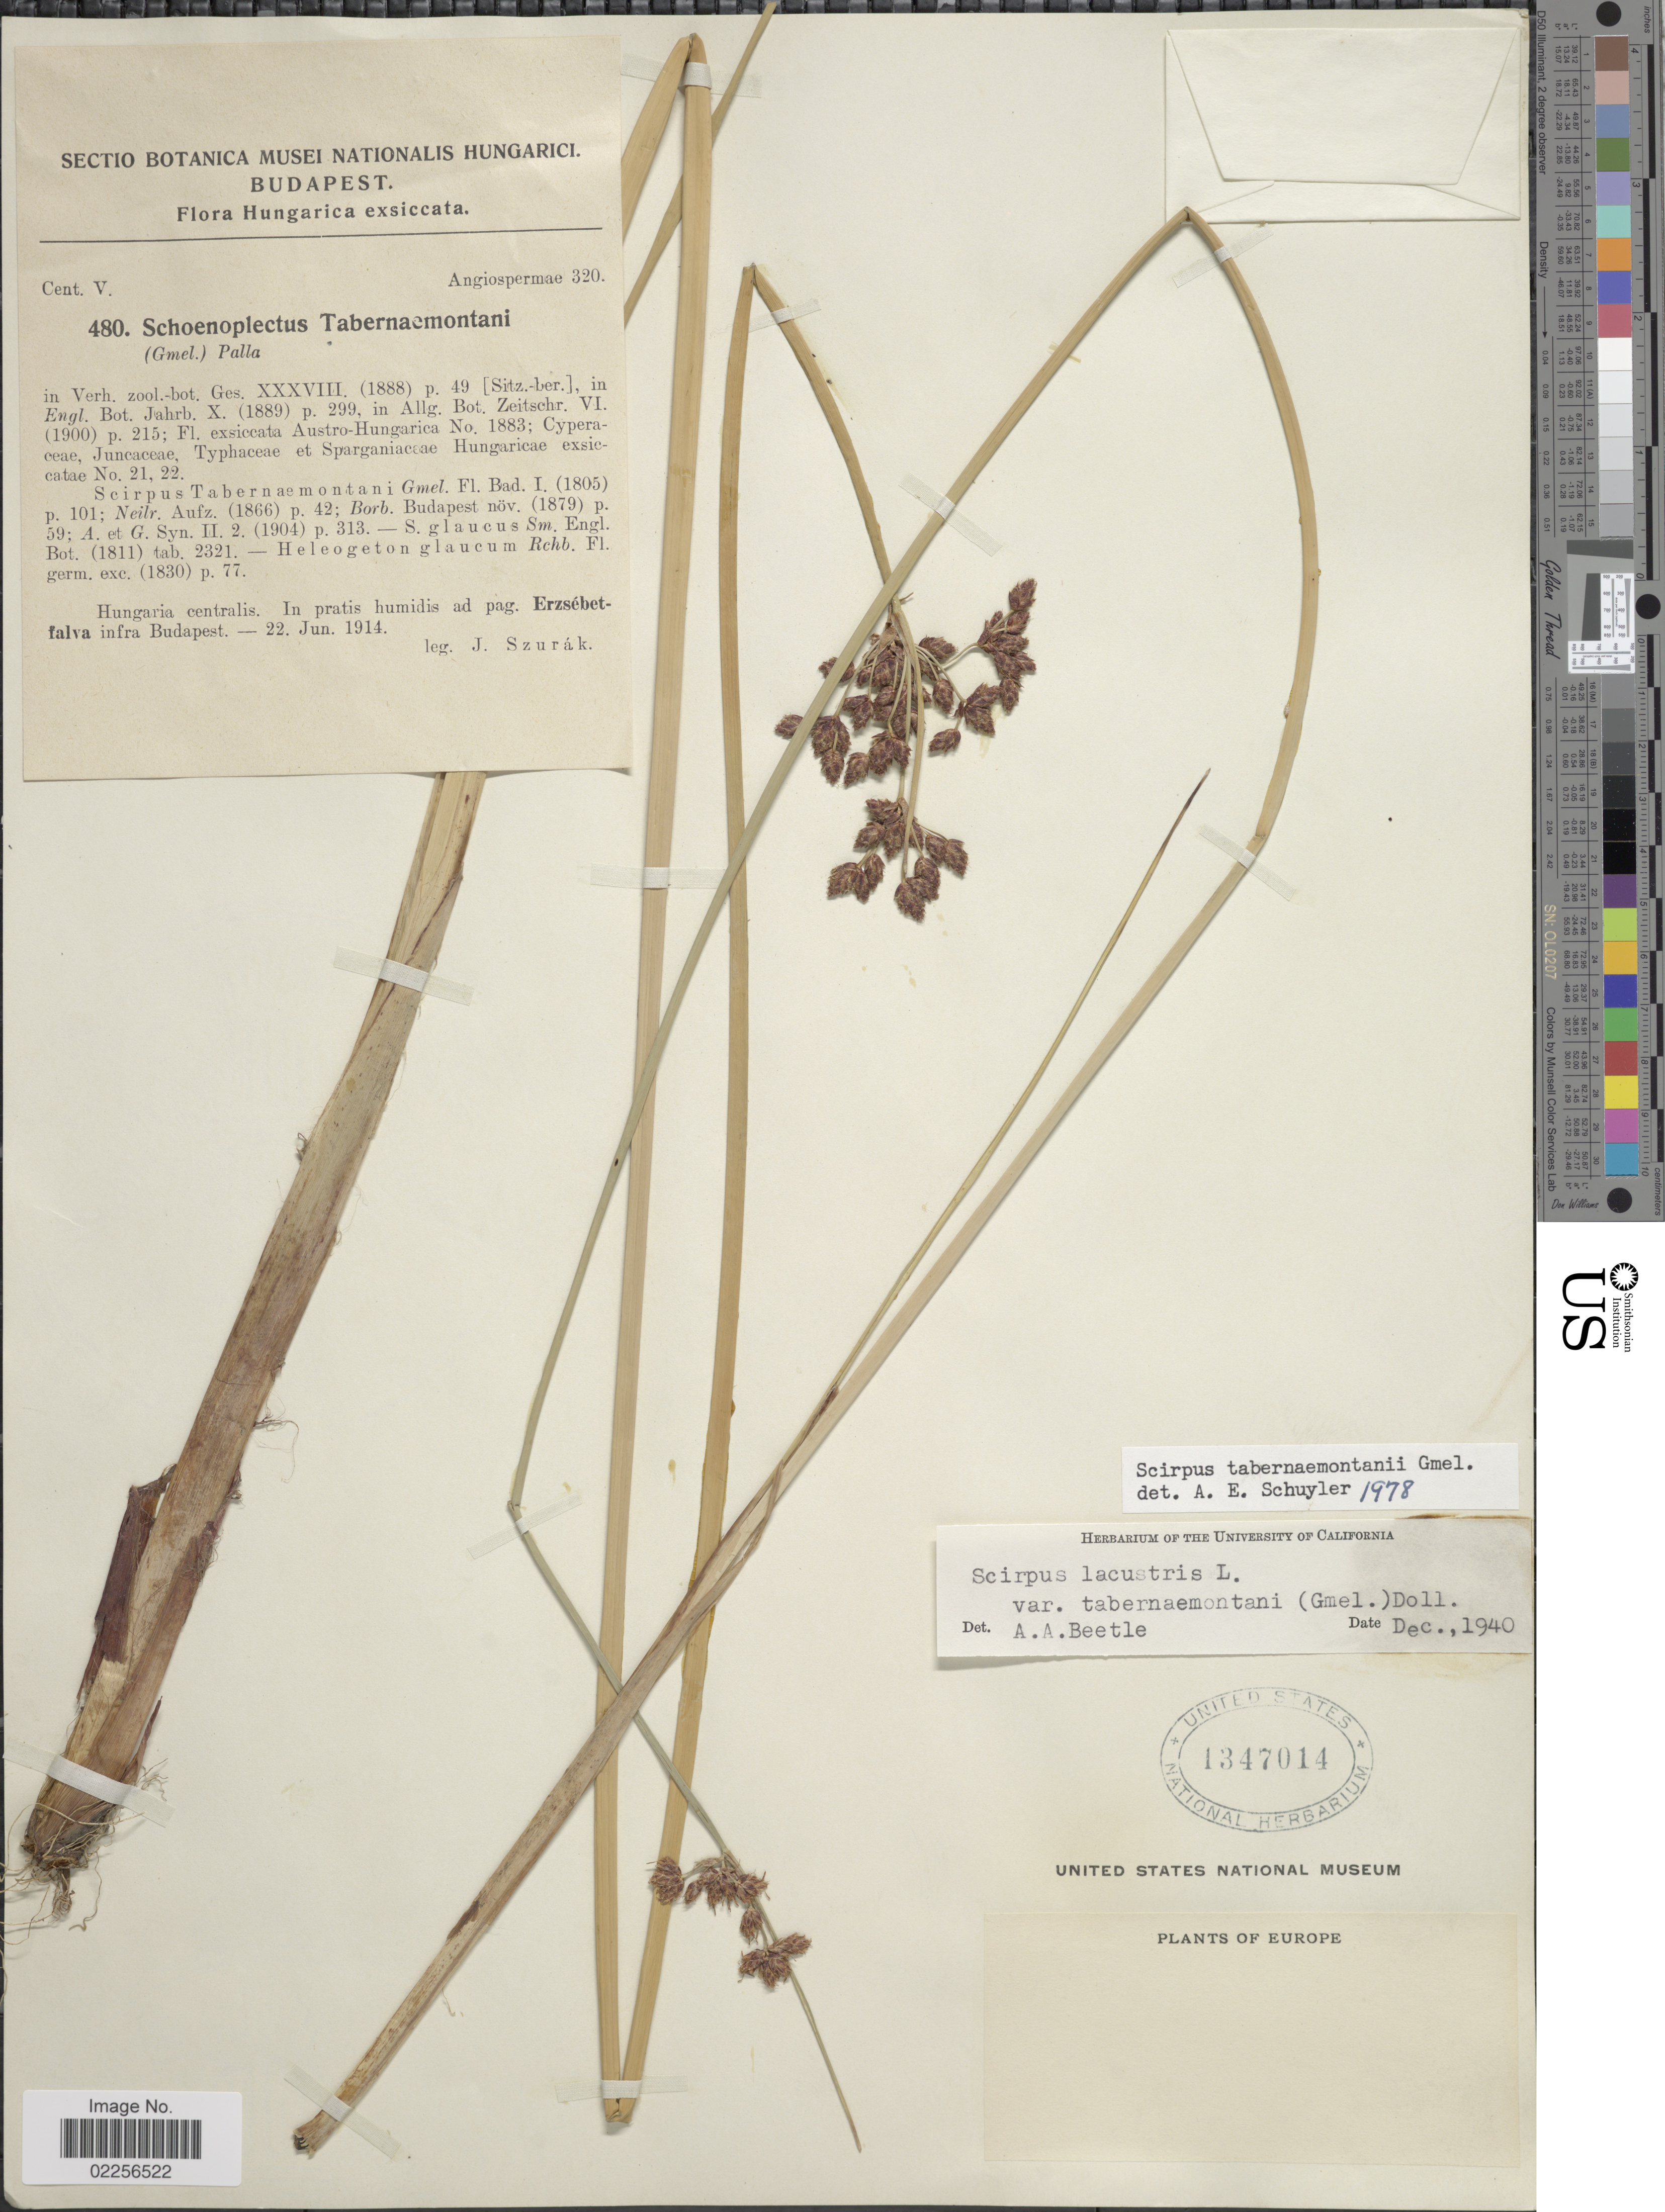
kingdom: Plantae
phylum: Tracheophyta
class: Liliopsida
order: Poales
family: Cyperaceae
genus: Schoenoplectus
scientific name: Schoenoplectus tabernaemontani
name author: (C.C. Gmel.) Palla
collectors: J. Szurak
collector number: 480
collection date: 1914-06-22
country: Hungary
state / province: Budapest, Capital District of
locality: Hungaria centralis, ad pag. Erzsebetfalva infra Budapest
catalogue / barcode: US 1347014